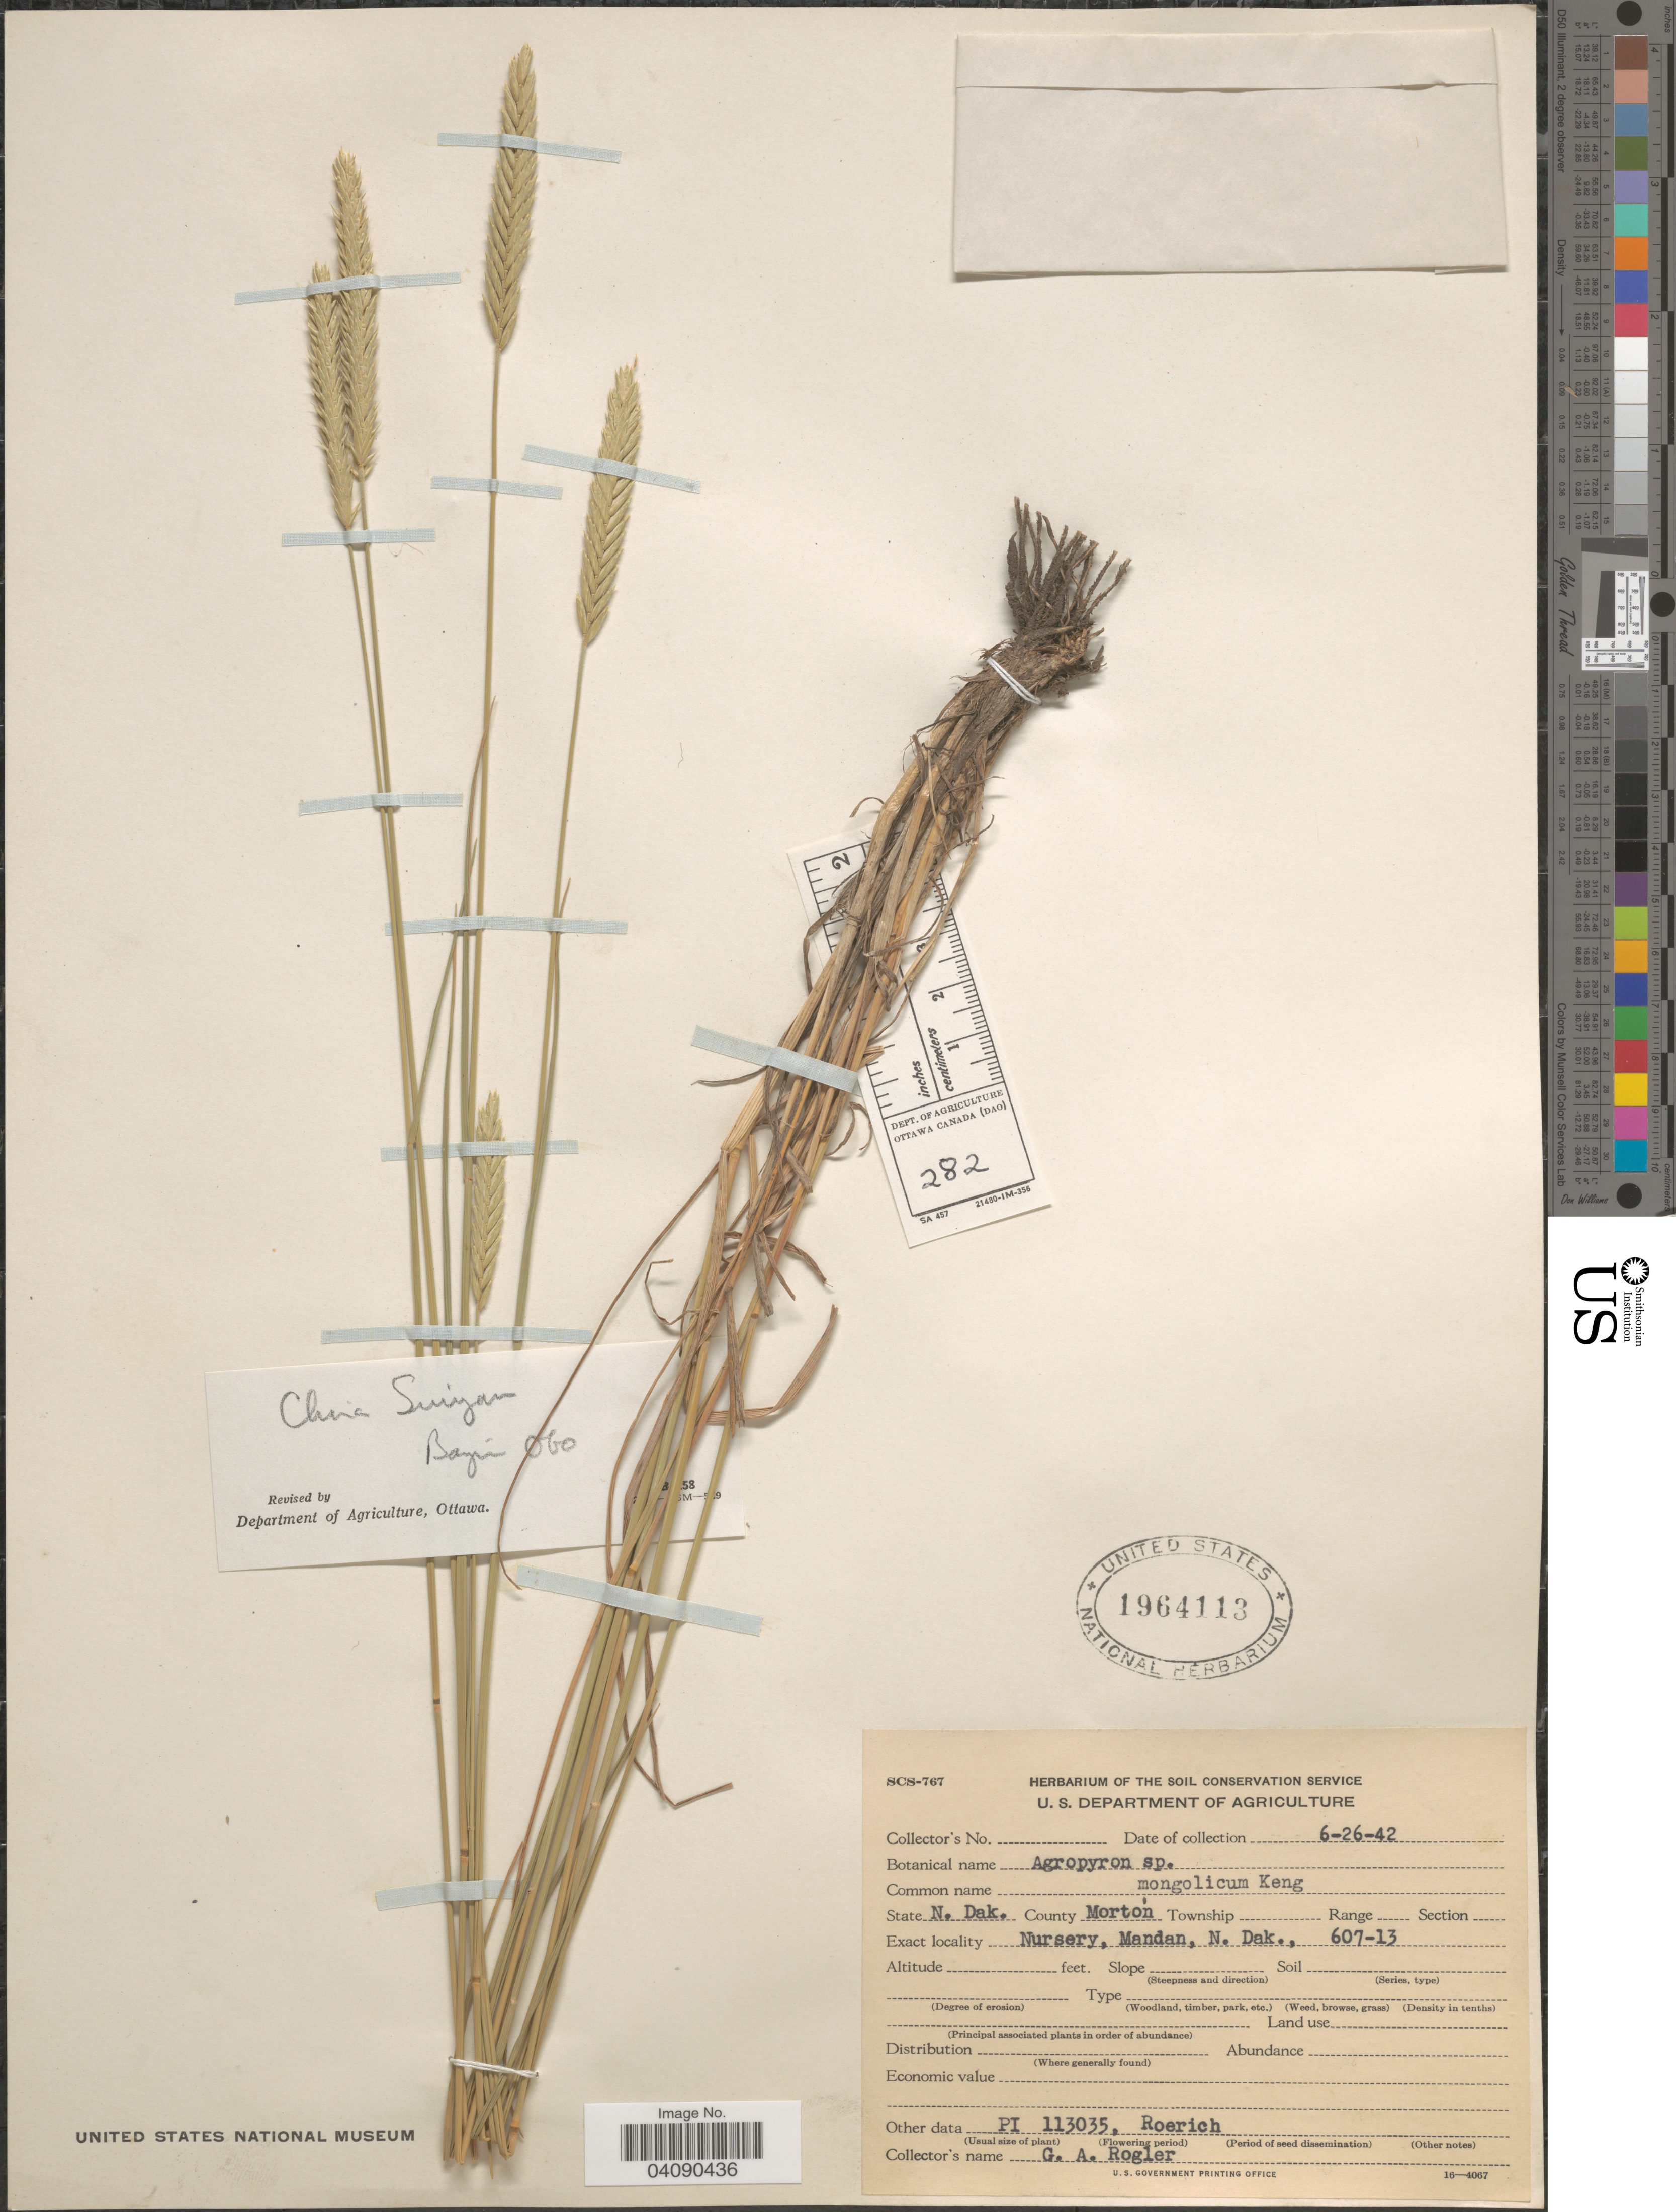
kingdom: Plantae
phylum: Tracheophyta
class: Liliopsida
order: Poales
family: Poaceae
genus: Agropyron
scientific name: Agropyron mongolicum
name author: Keng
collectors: G. Rogler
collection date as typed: Transcribed d/m/y: 26/6/42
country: United States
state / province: North Dakota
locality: County Morton. Nursery, Mandan, 607-13.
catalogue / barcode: US 1964113